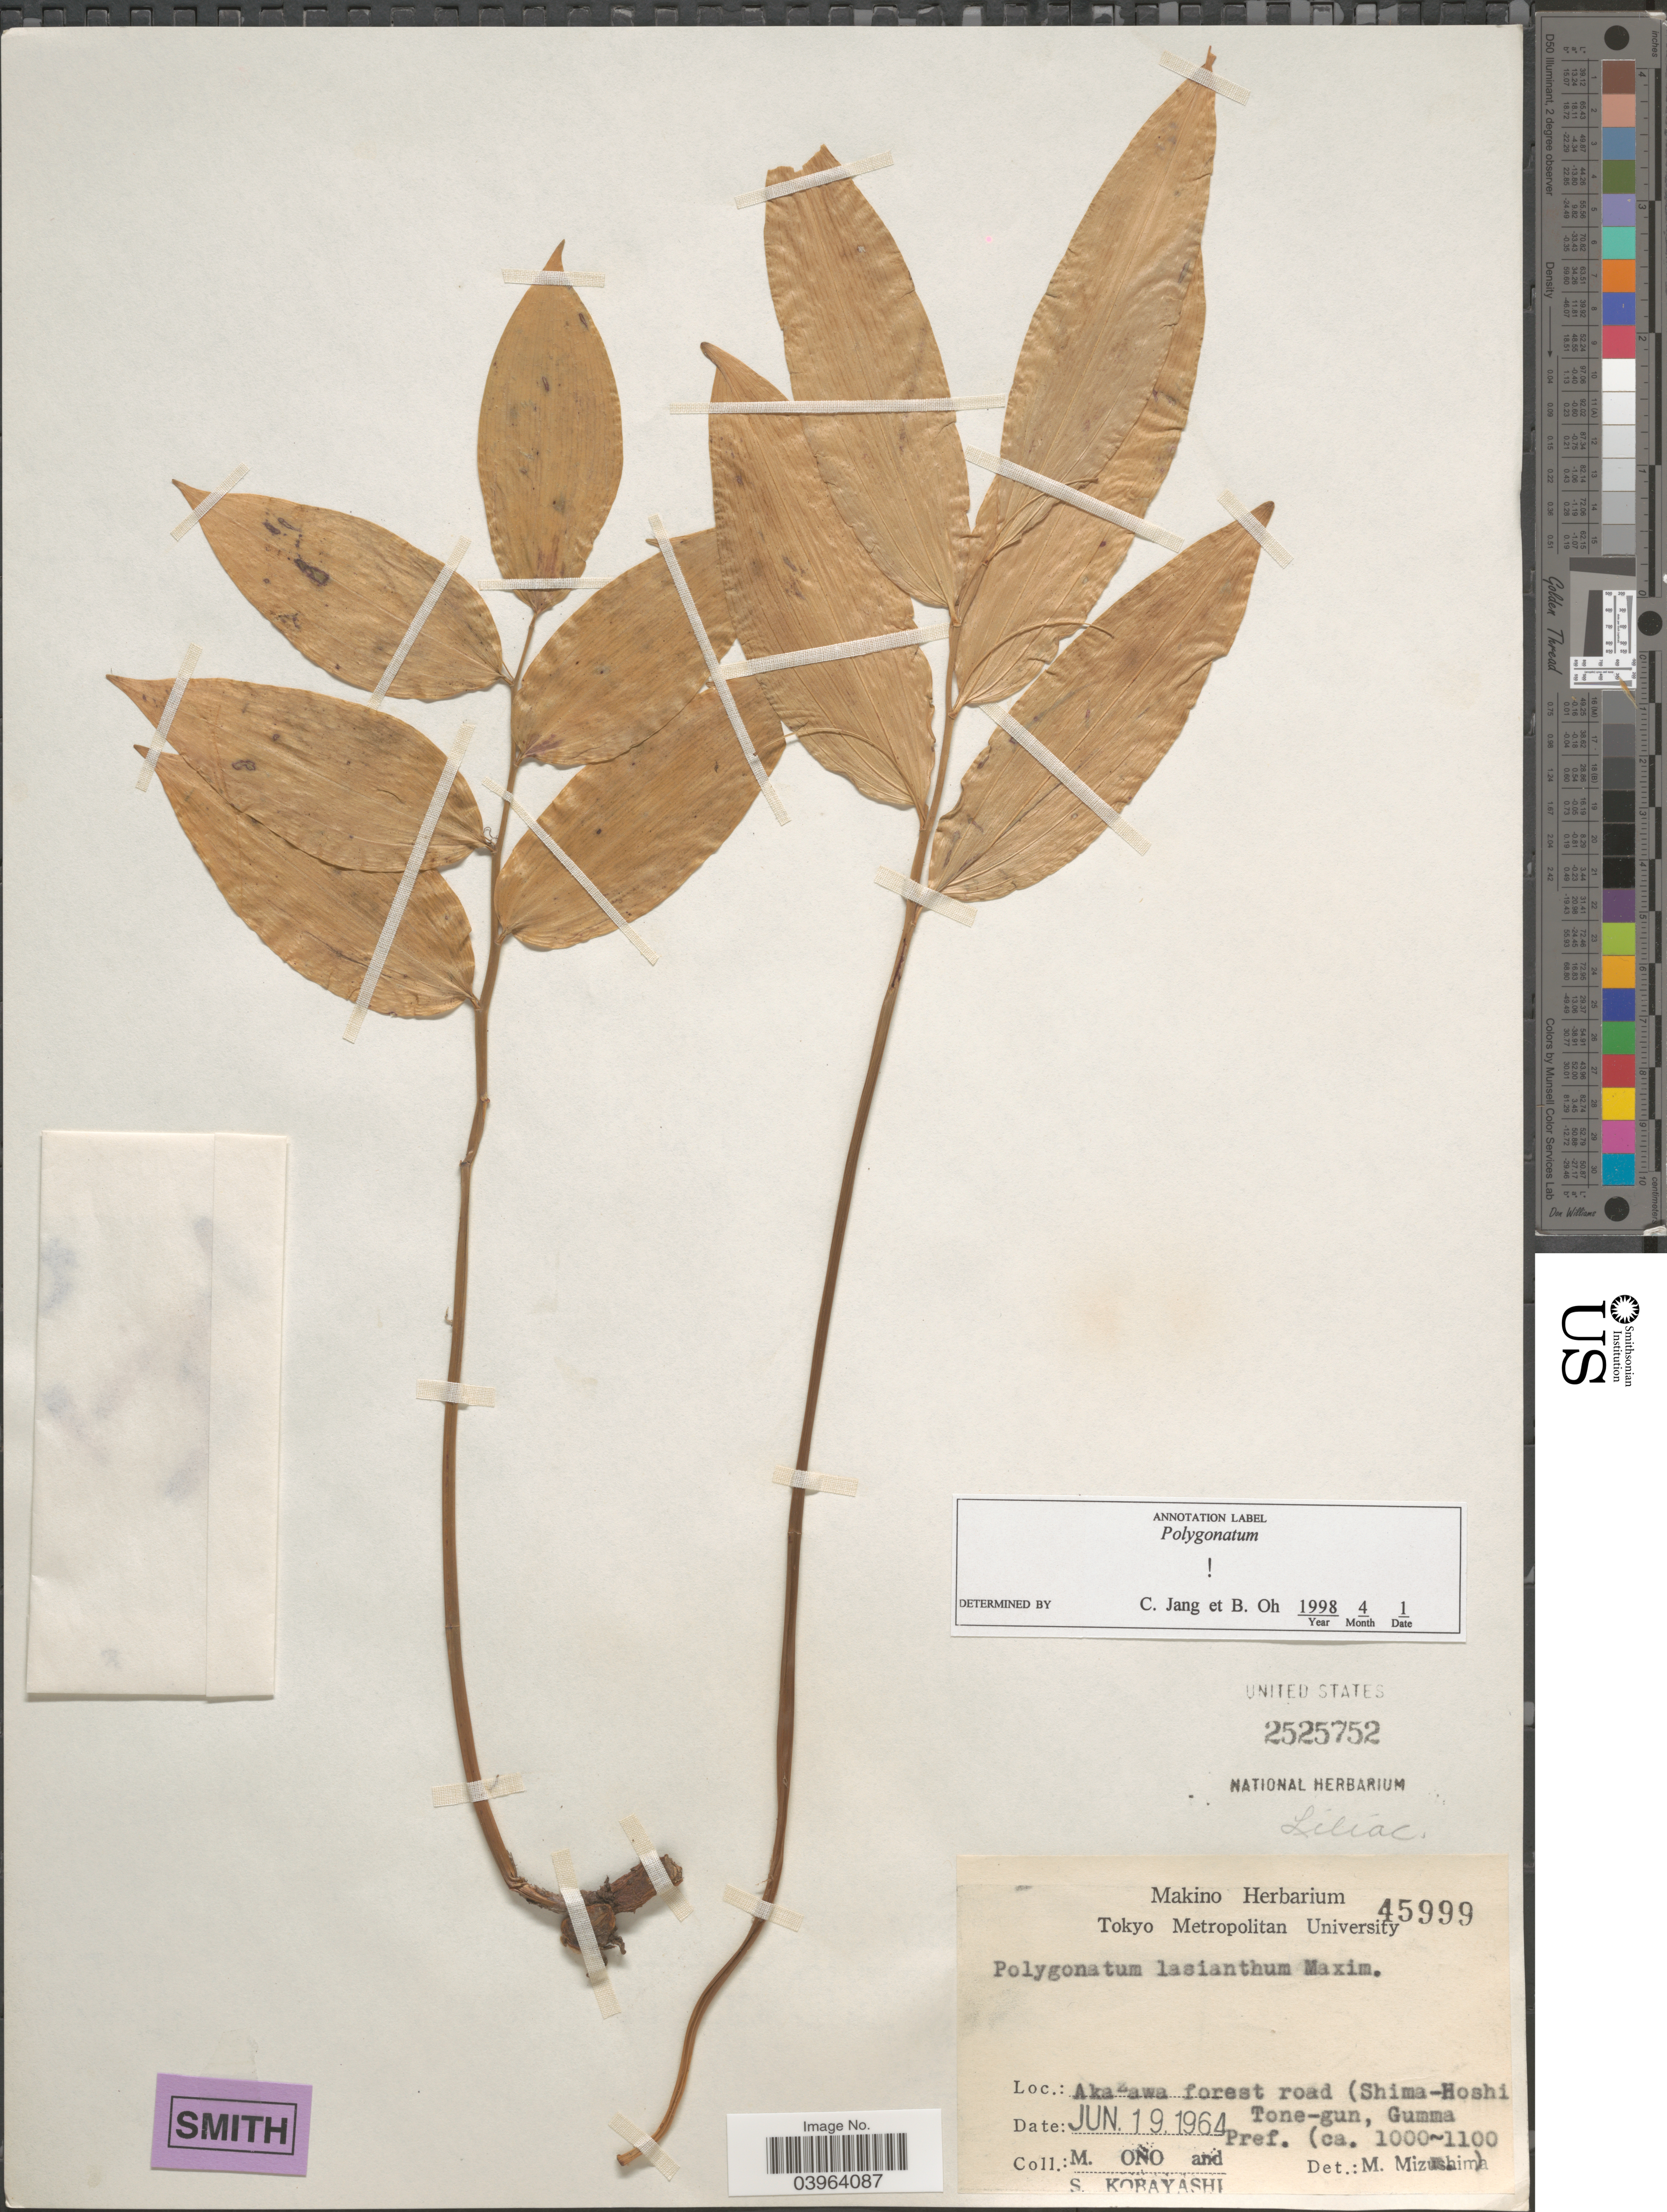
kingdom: Plantae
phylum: Tracheophyta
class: Liliopsida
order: Asparagales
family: Asparagaceae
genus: Polygonatum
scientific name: Polygonatum lasianthum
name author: Maxim.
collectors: M. Ono & S. Kobayashi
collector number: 45999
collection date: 1964-06-19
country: Japan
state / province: Gunma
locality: Akazawa forest road (Shima-Hoshi Tone-gun, Gumma Pref.).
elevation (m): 1000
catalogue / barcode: US 2525752